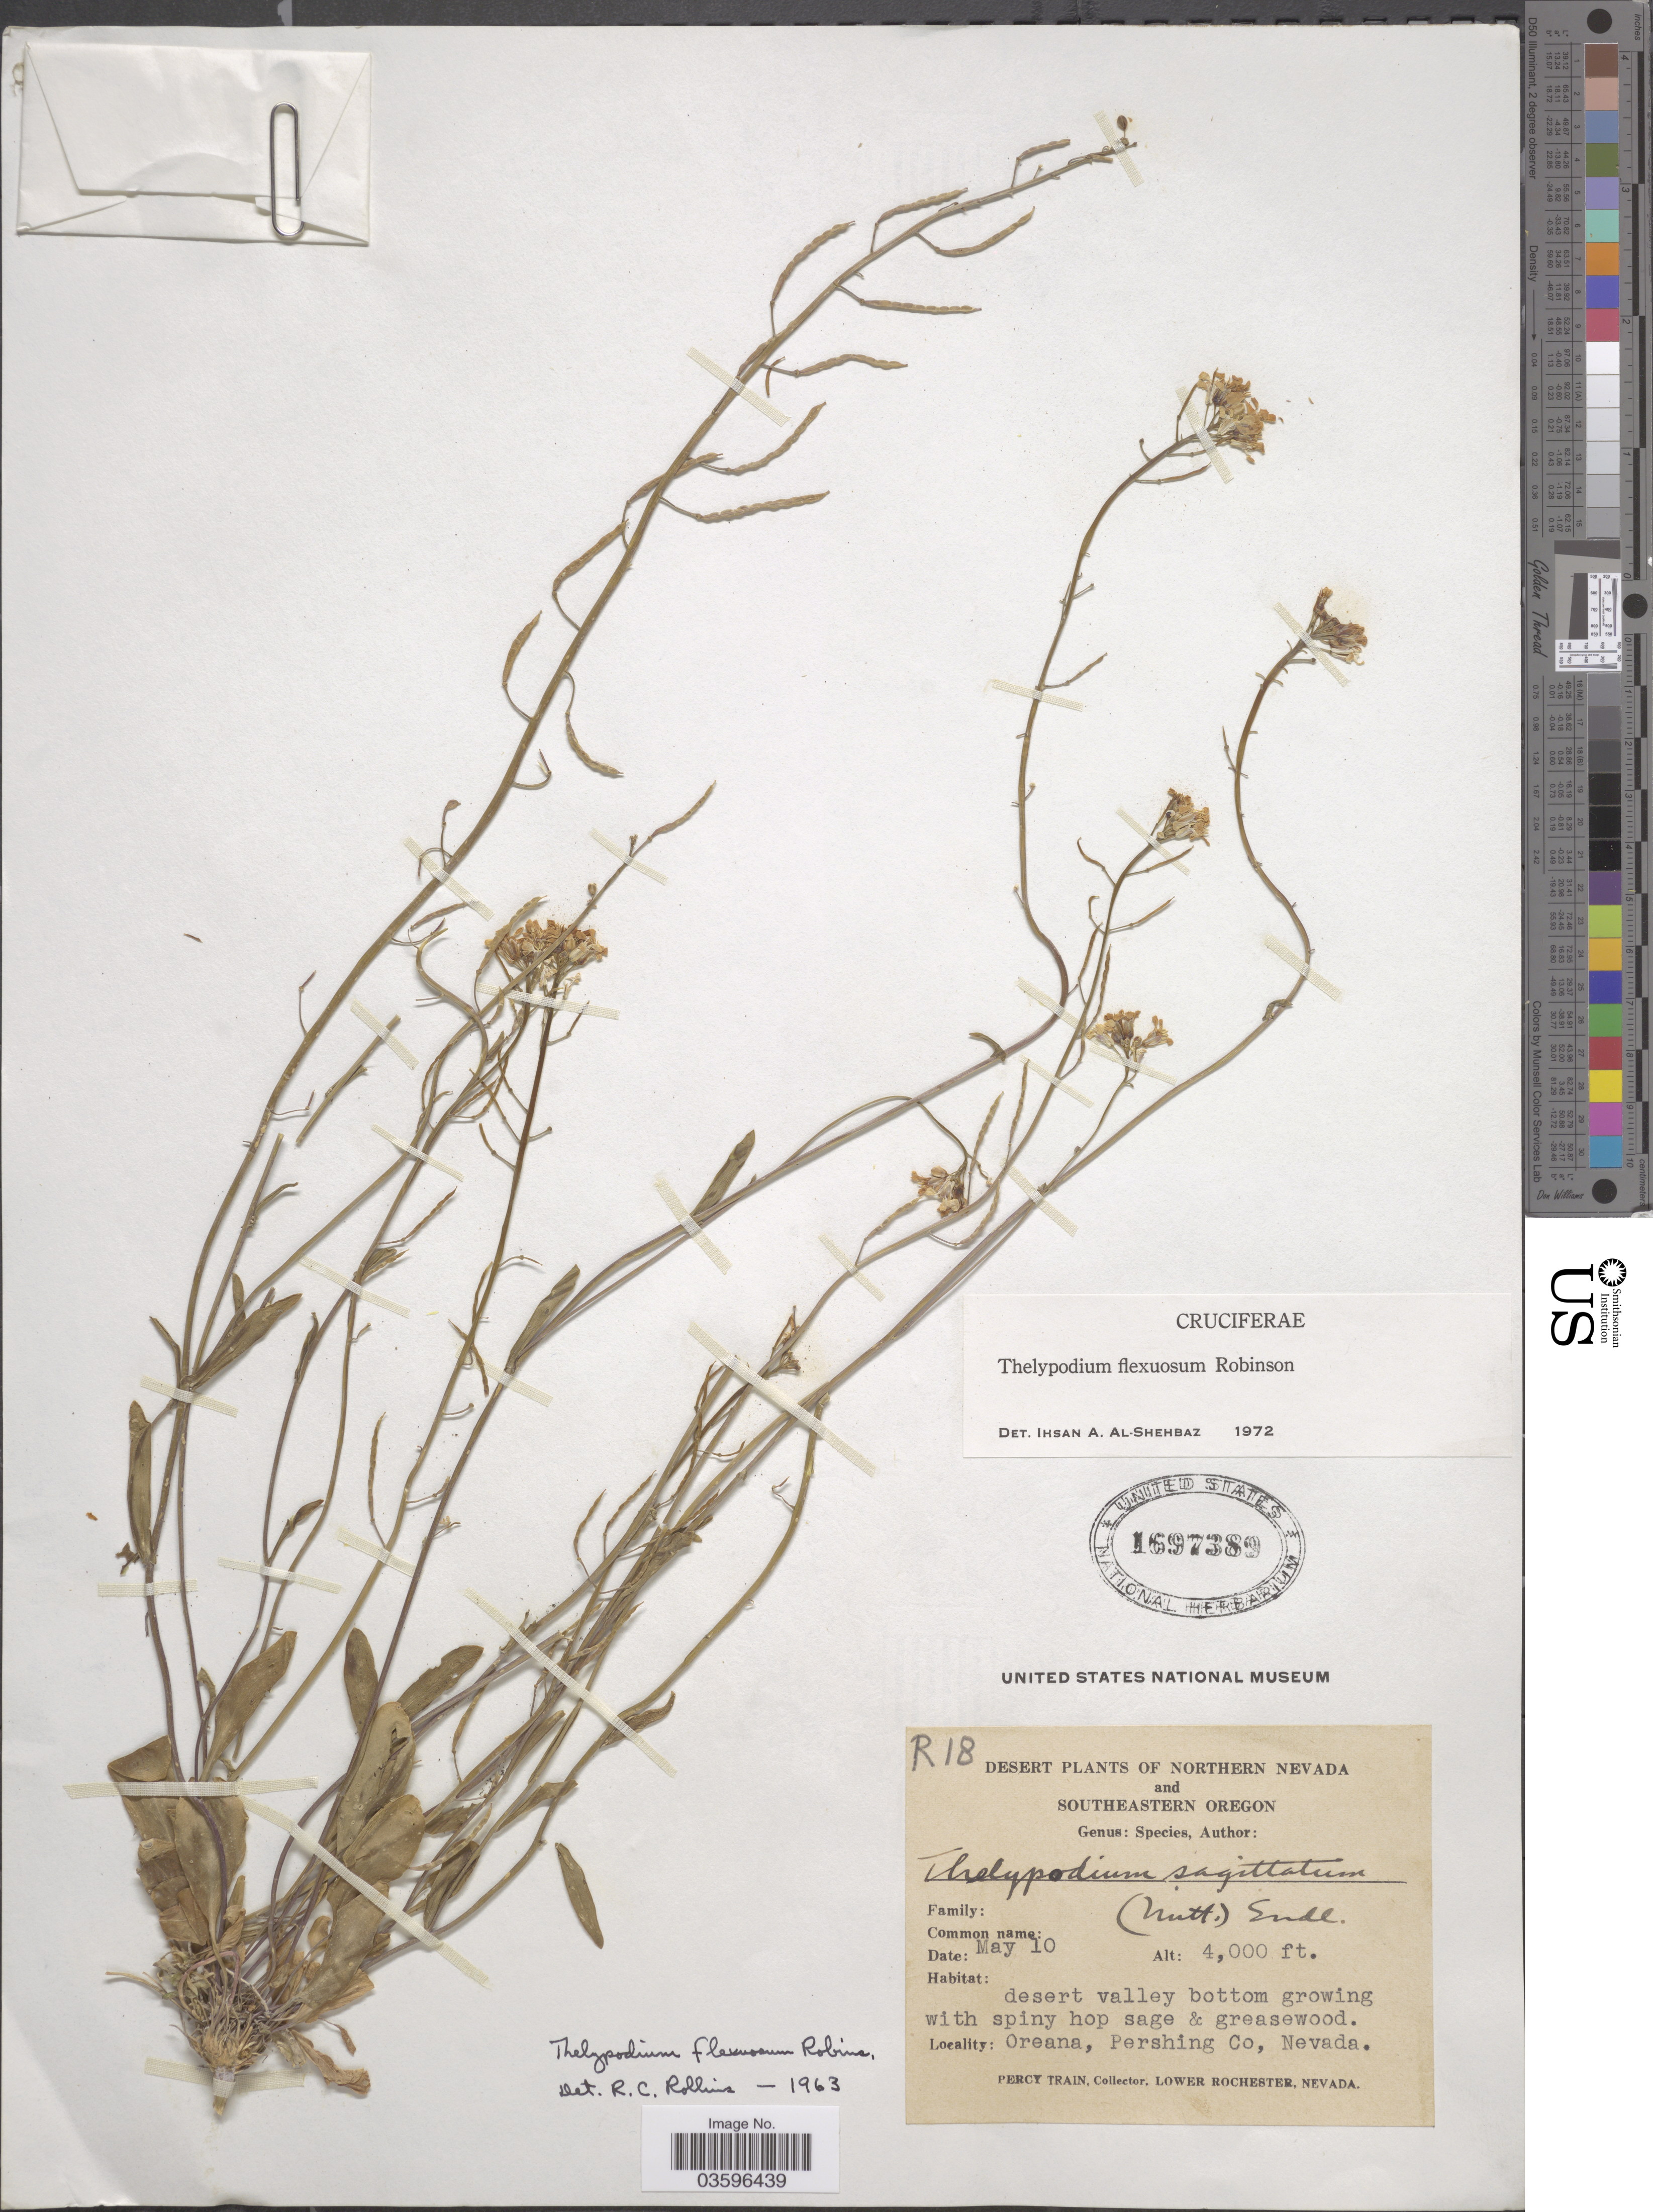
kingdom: Plantae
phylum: Tracheophyta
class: Magnoliopsida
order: Brassicales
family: Brassicaceae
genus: Thelypodium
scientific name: Thelypodium flexuosum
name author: B.L. Rob.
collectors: P. Train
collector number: R18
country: United States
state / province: Nevada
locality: Desert. Northern Nevada. Oreana, Pershing Co.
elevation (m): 1219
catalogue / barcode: US 1697389